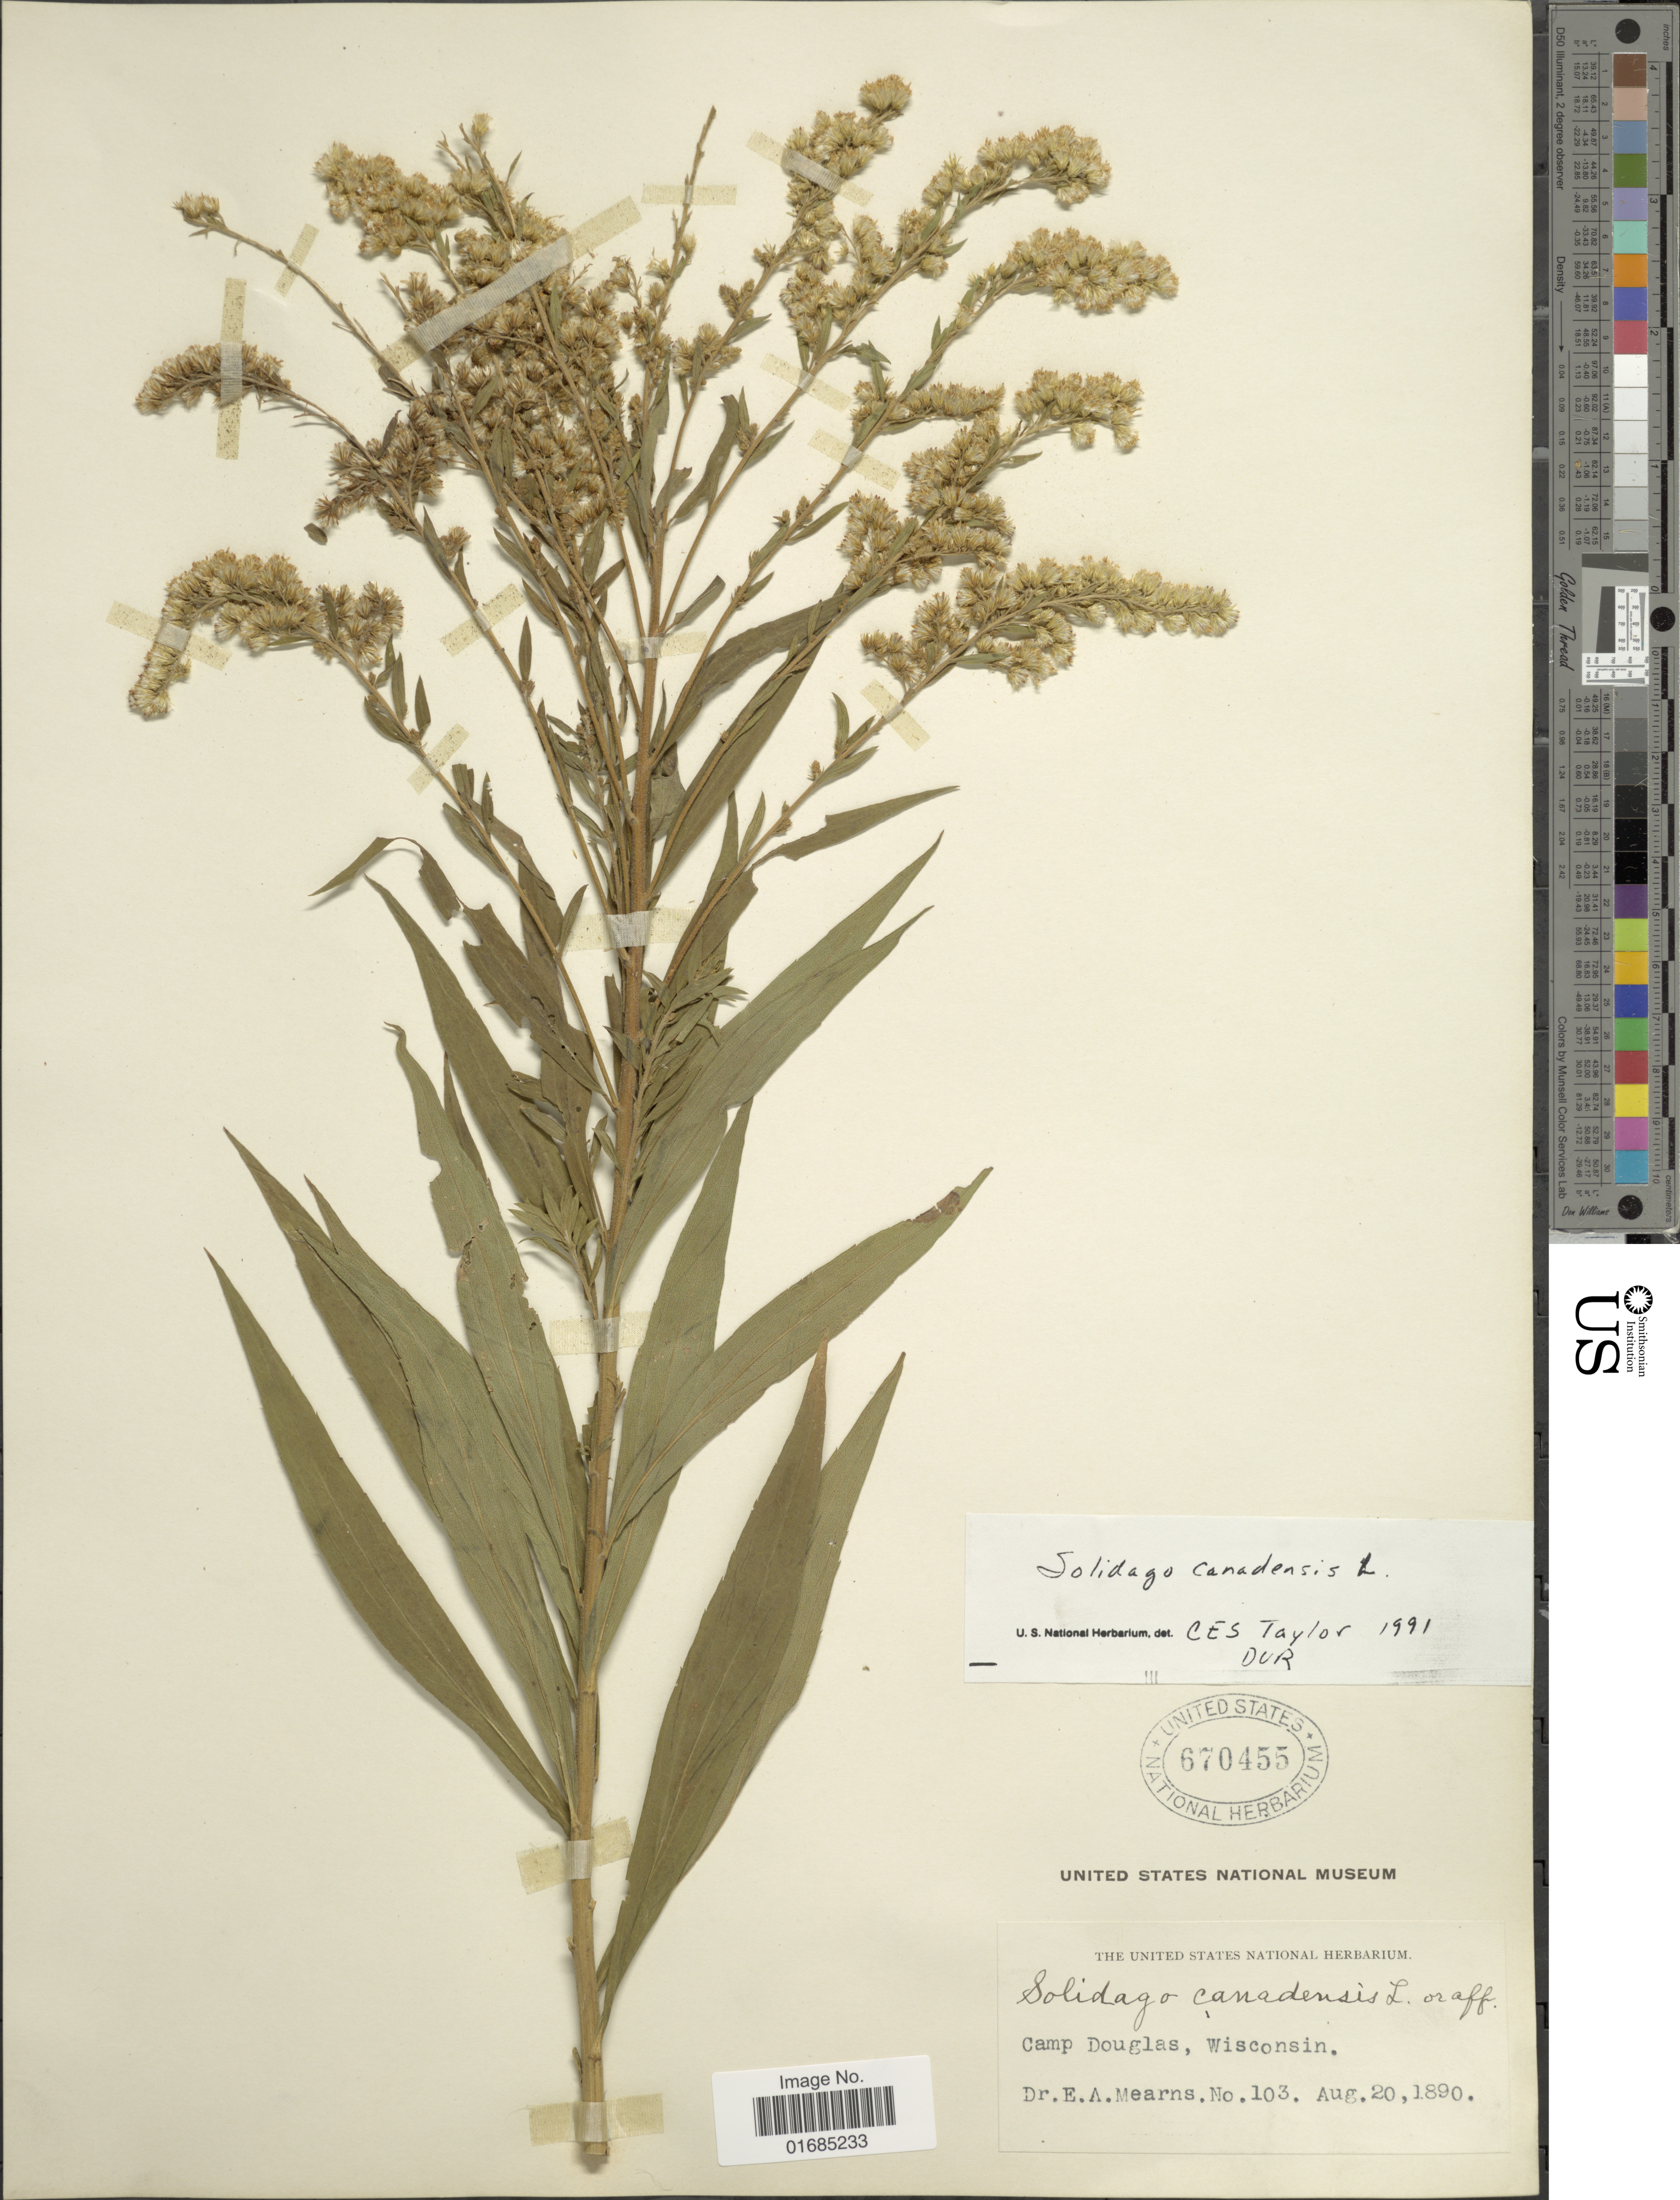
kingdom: Plantae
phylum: Tracheophyta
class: Magnoliopsida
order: Asterales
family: Asteraceae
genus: Solidago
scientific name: Solidago canadensis var. canadensis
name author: L.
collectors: E. A. Mearns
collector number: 103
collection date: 1890-08-20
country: United States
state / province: Wisconsin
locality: Camp Douglas, Wisconsin.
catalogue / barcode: US 670455